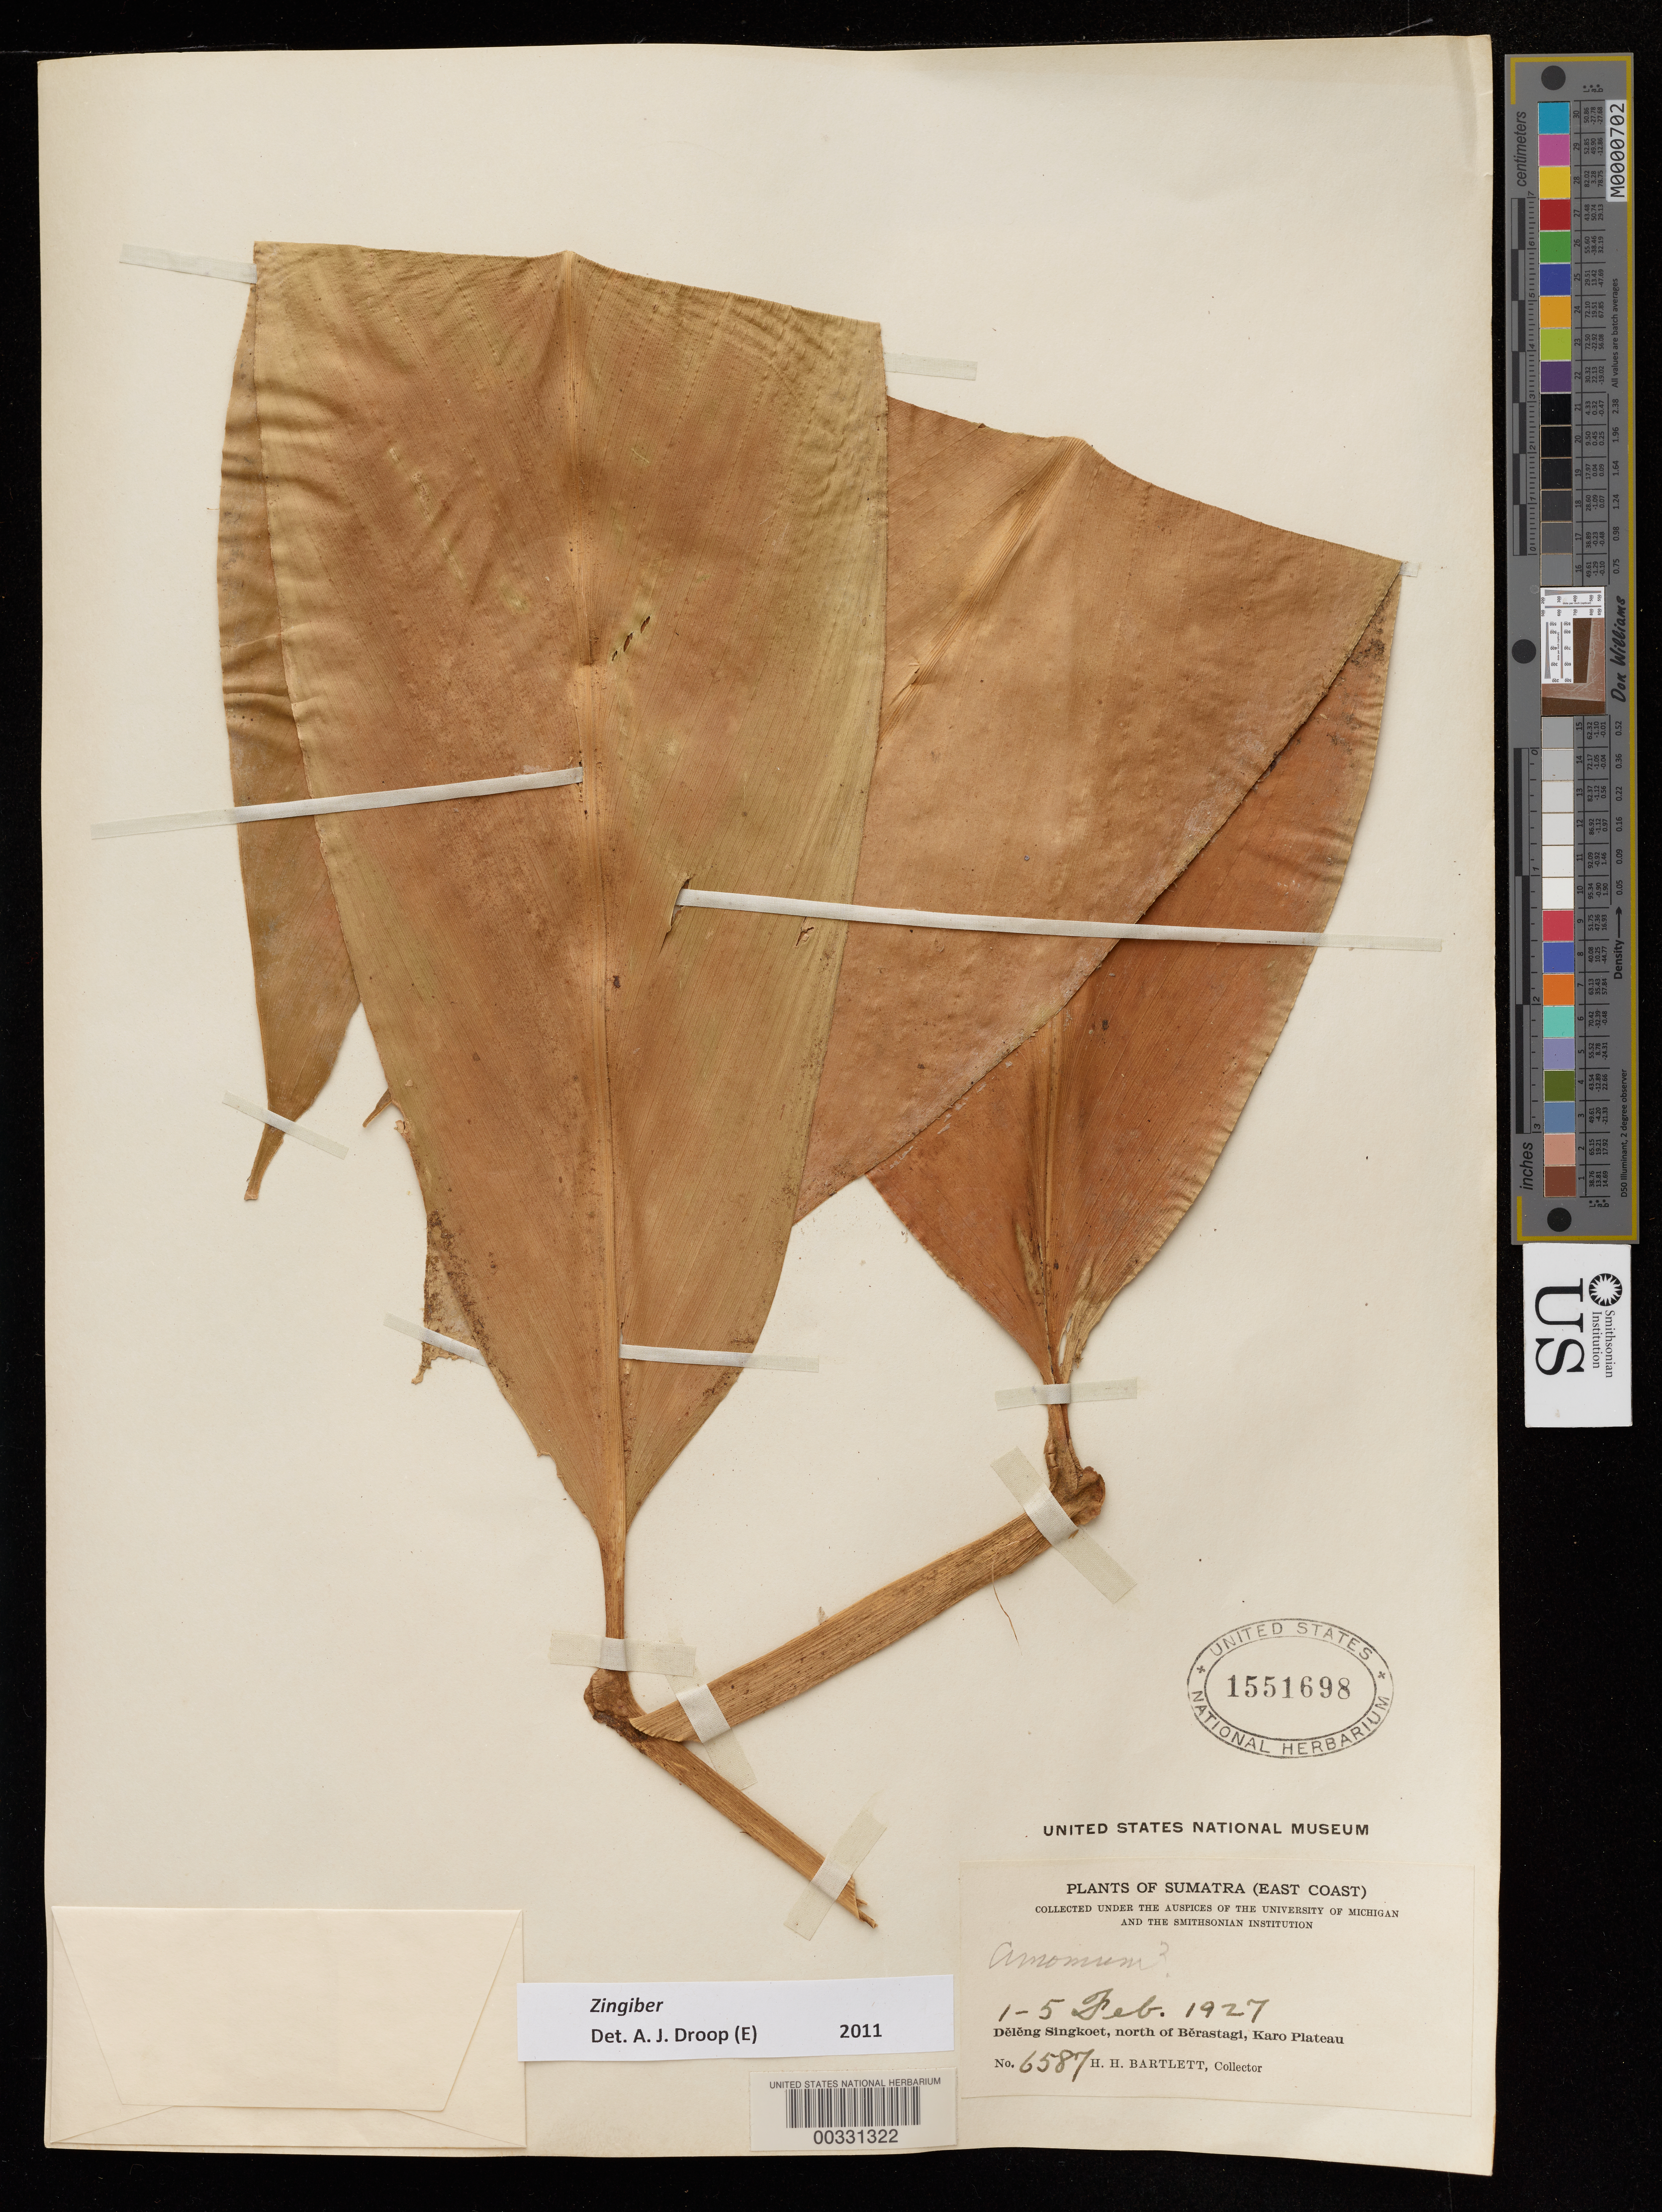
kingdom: Plantae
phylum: Tracheophyta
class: Liliopsida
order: Zingiberales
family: Zingiberaceae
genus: Zingiber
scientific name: Zingiber sp.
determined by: Droop, Jane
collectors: H. H. Bartlett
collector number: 6587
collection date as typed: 01 Feb 1927 to 05 Feb 1927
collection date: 1927-02-01/1927-02-05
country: Indonesia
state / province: Sumatra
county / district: Sumatera Utara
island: Sumatra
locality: Deleng Singkoet, N of Berastagi, Karo Plateau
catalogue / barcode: US 1551698